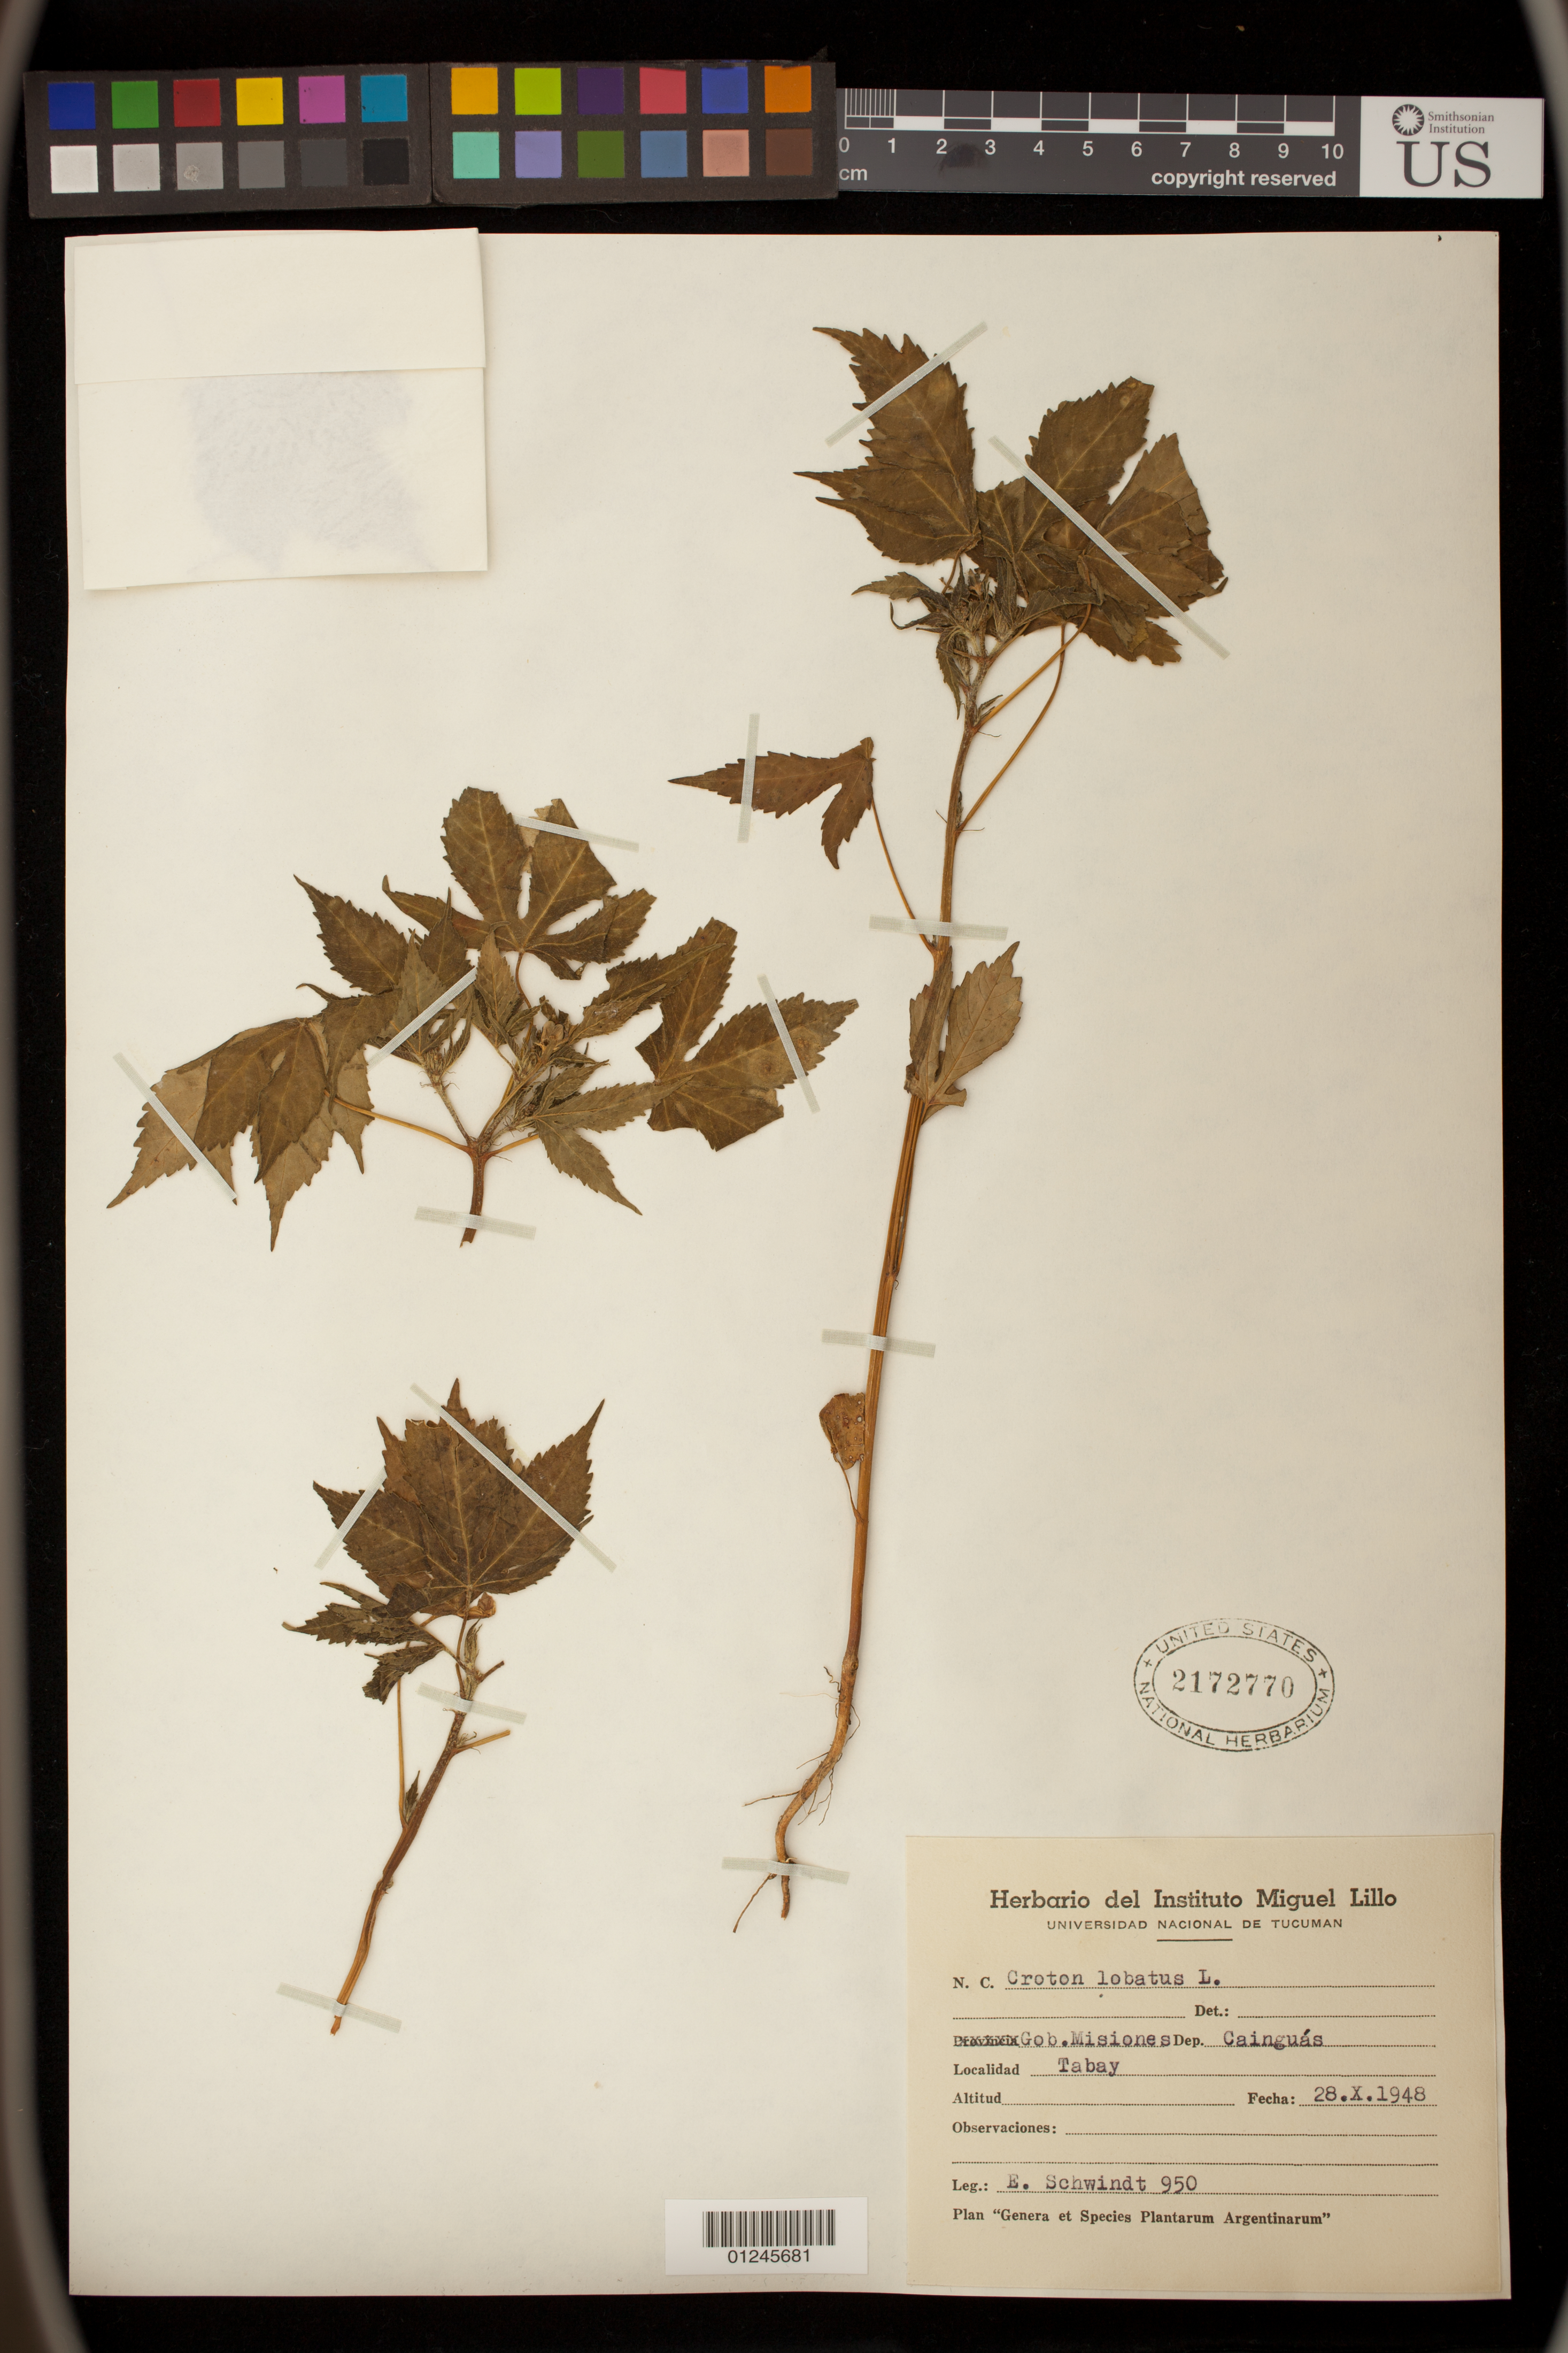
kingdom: Plantae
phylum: Tracheophyta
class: Magnoliopsida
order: Malpighiales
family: Euphorbiaceae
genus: Croton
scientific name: Croton lobatus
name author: L.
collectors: E. Schwindt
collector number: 950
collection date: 1948-10-28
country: Argentina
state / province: Misiones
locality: Cainguás.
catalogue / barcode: US 2172770